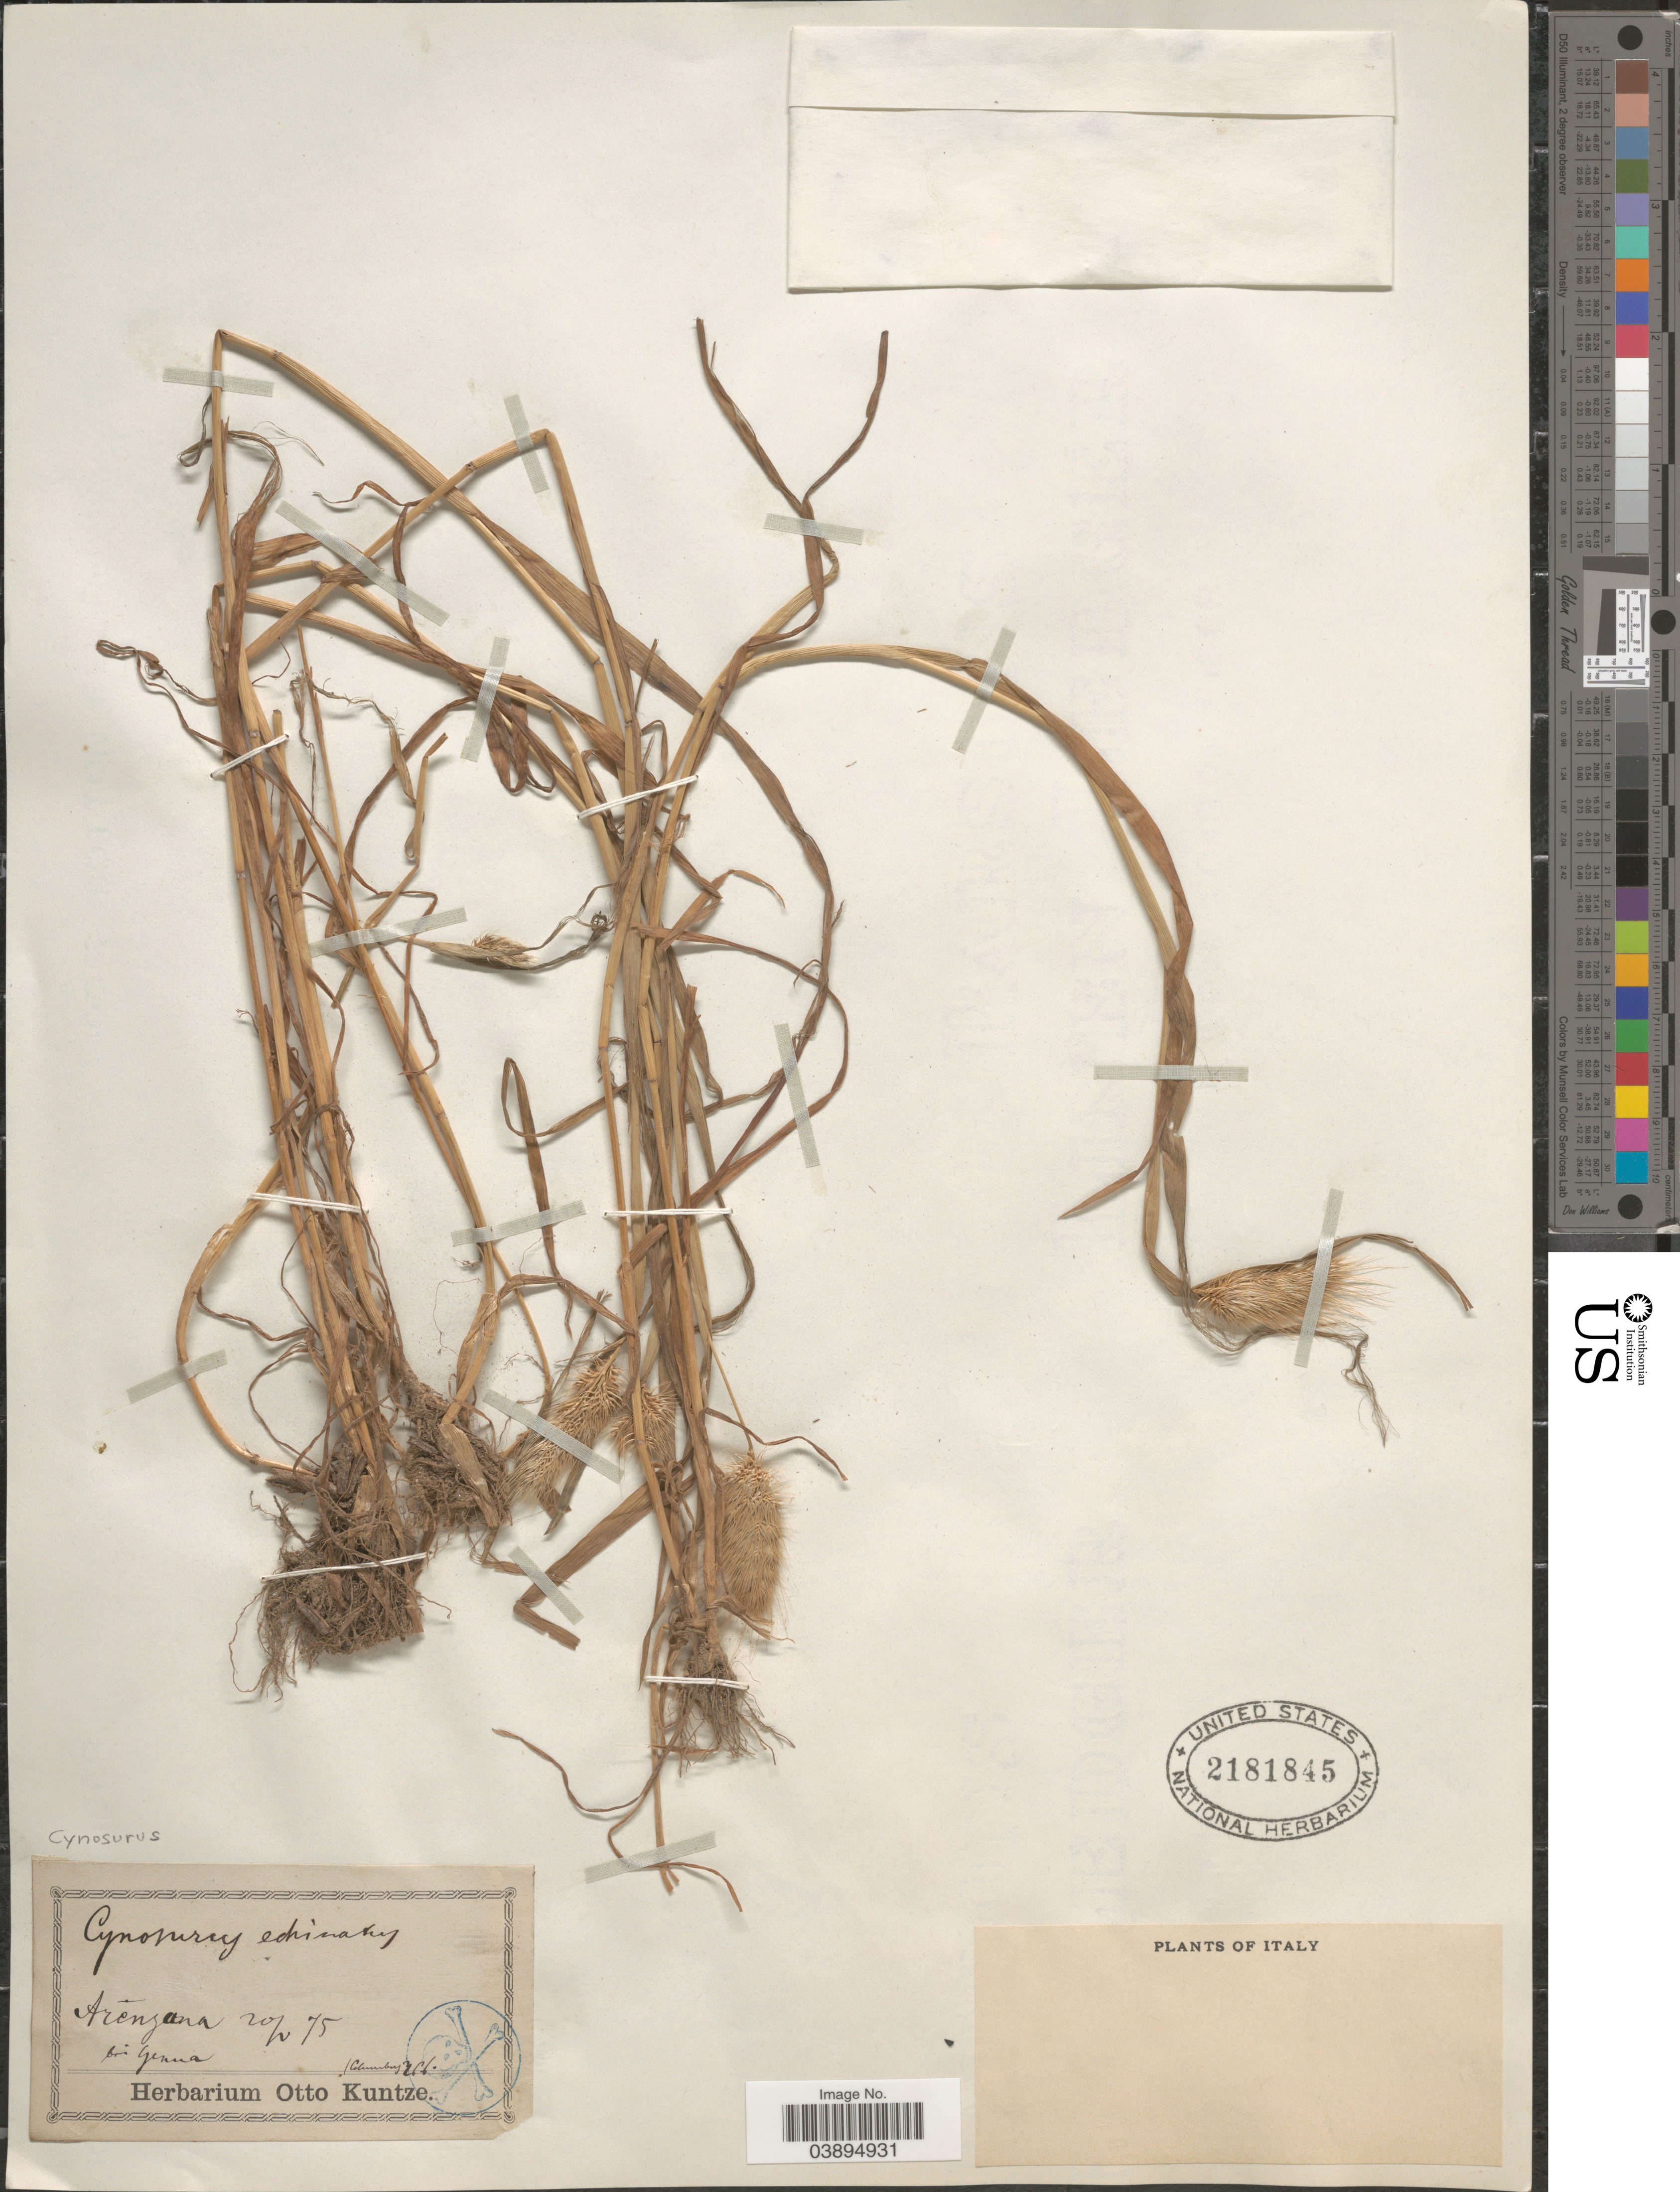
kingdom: Plantae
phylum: Tracheophyta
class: Liliopsida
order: Poales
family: Poaceae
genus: Cynosurus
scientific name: Cynosurus echinatus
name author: L.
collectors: ex herb. Otto Kuntze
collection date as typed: Transcribed d/m/y: 20/5/75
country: Italy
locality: Arenzana bei Genua.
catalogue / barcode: US 2181845